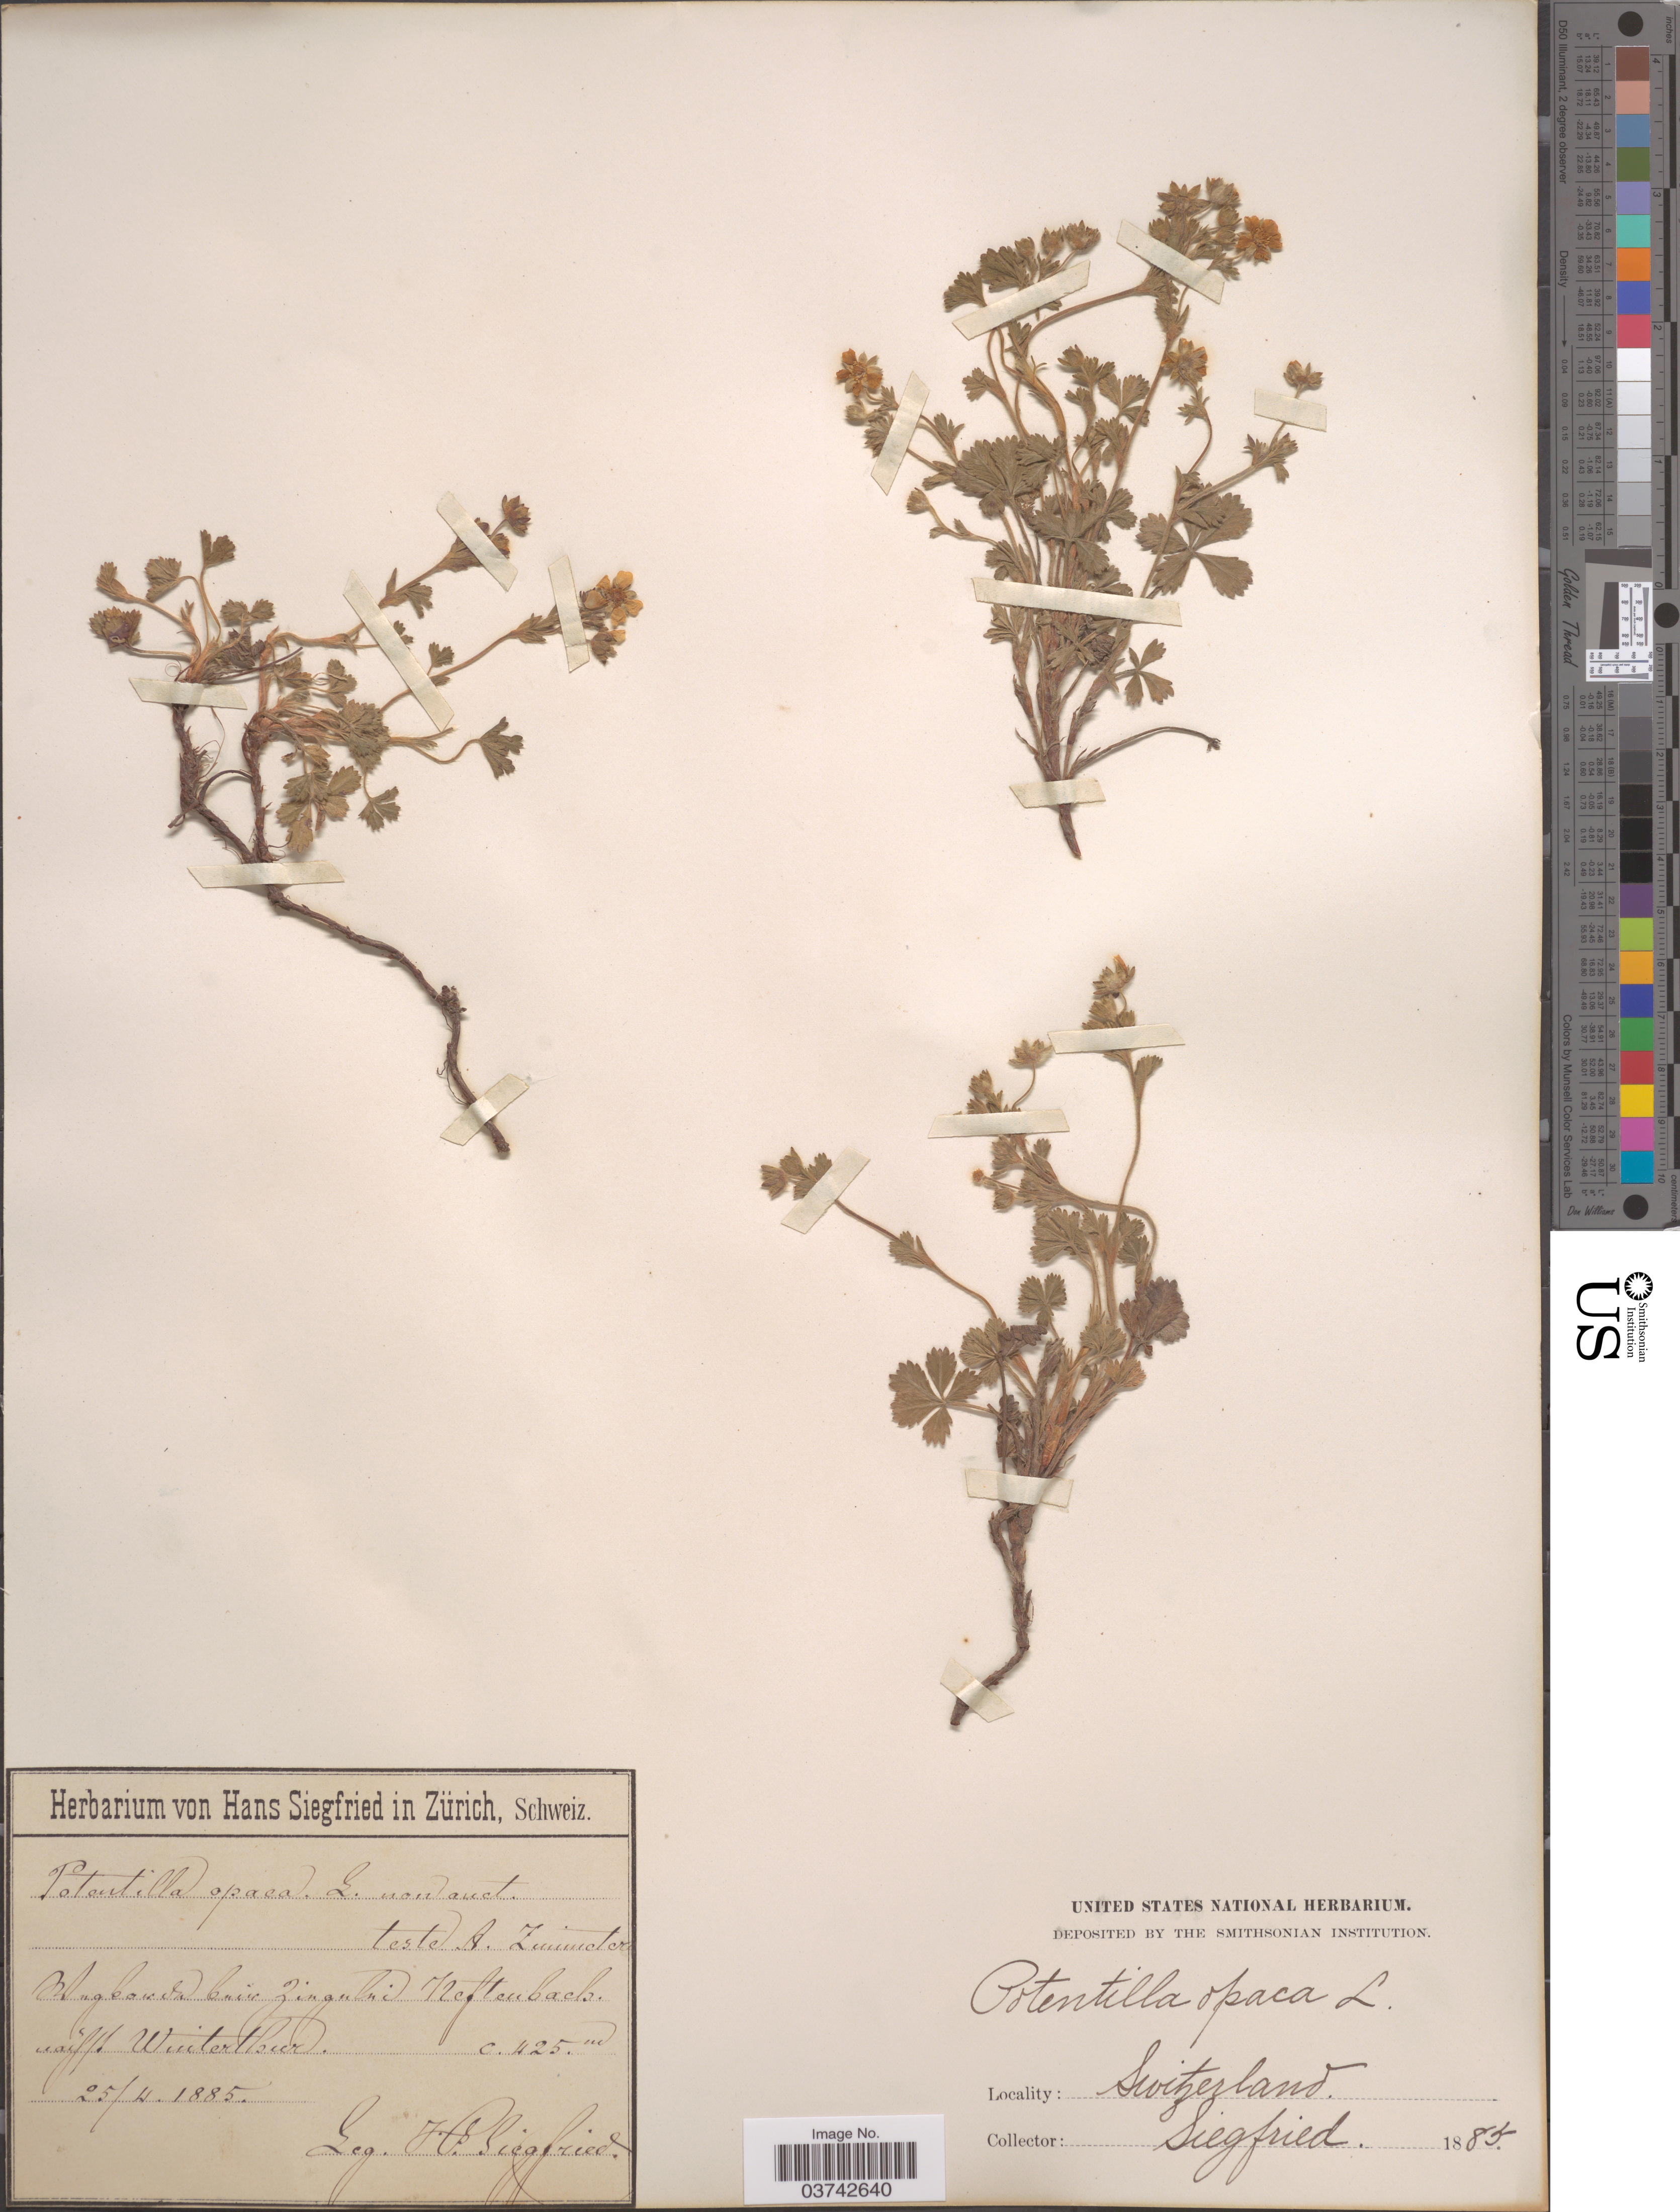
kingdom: Plantae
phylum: Tracheophyta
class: Magnoliopsida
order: Rosales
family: Rosaceae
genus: Potentilla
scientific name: Potentilla opaca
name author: L.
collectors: H. Siegfried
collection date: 1885-04-25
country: Switzerland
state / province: Zürich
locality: Neftenbach. Winterthur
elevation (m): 425